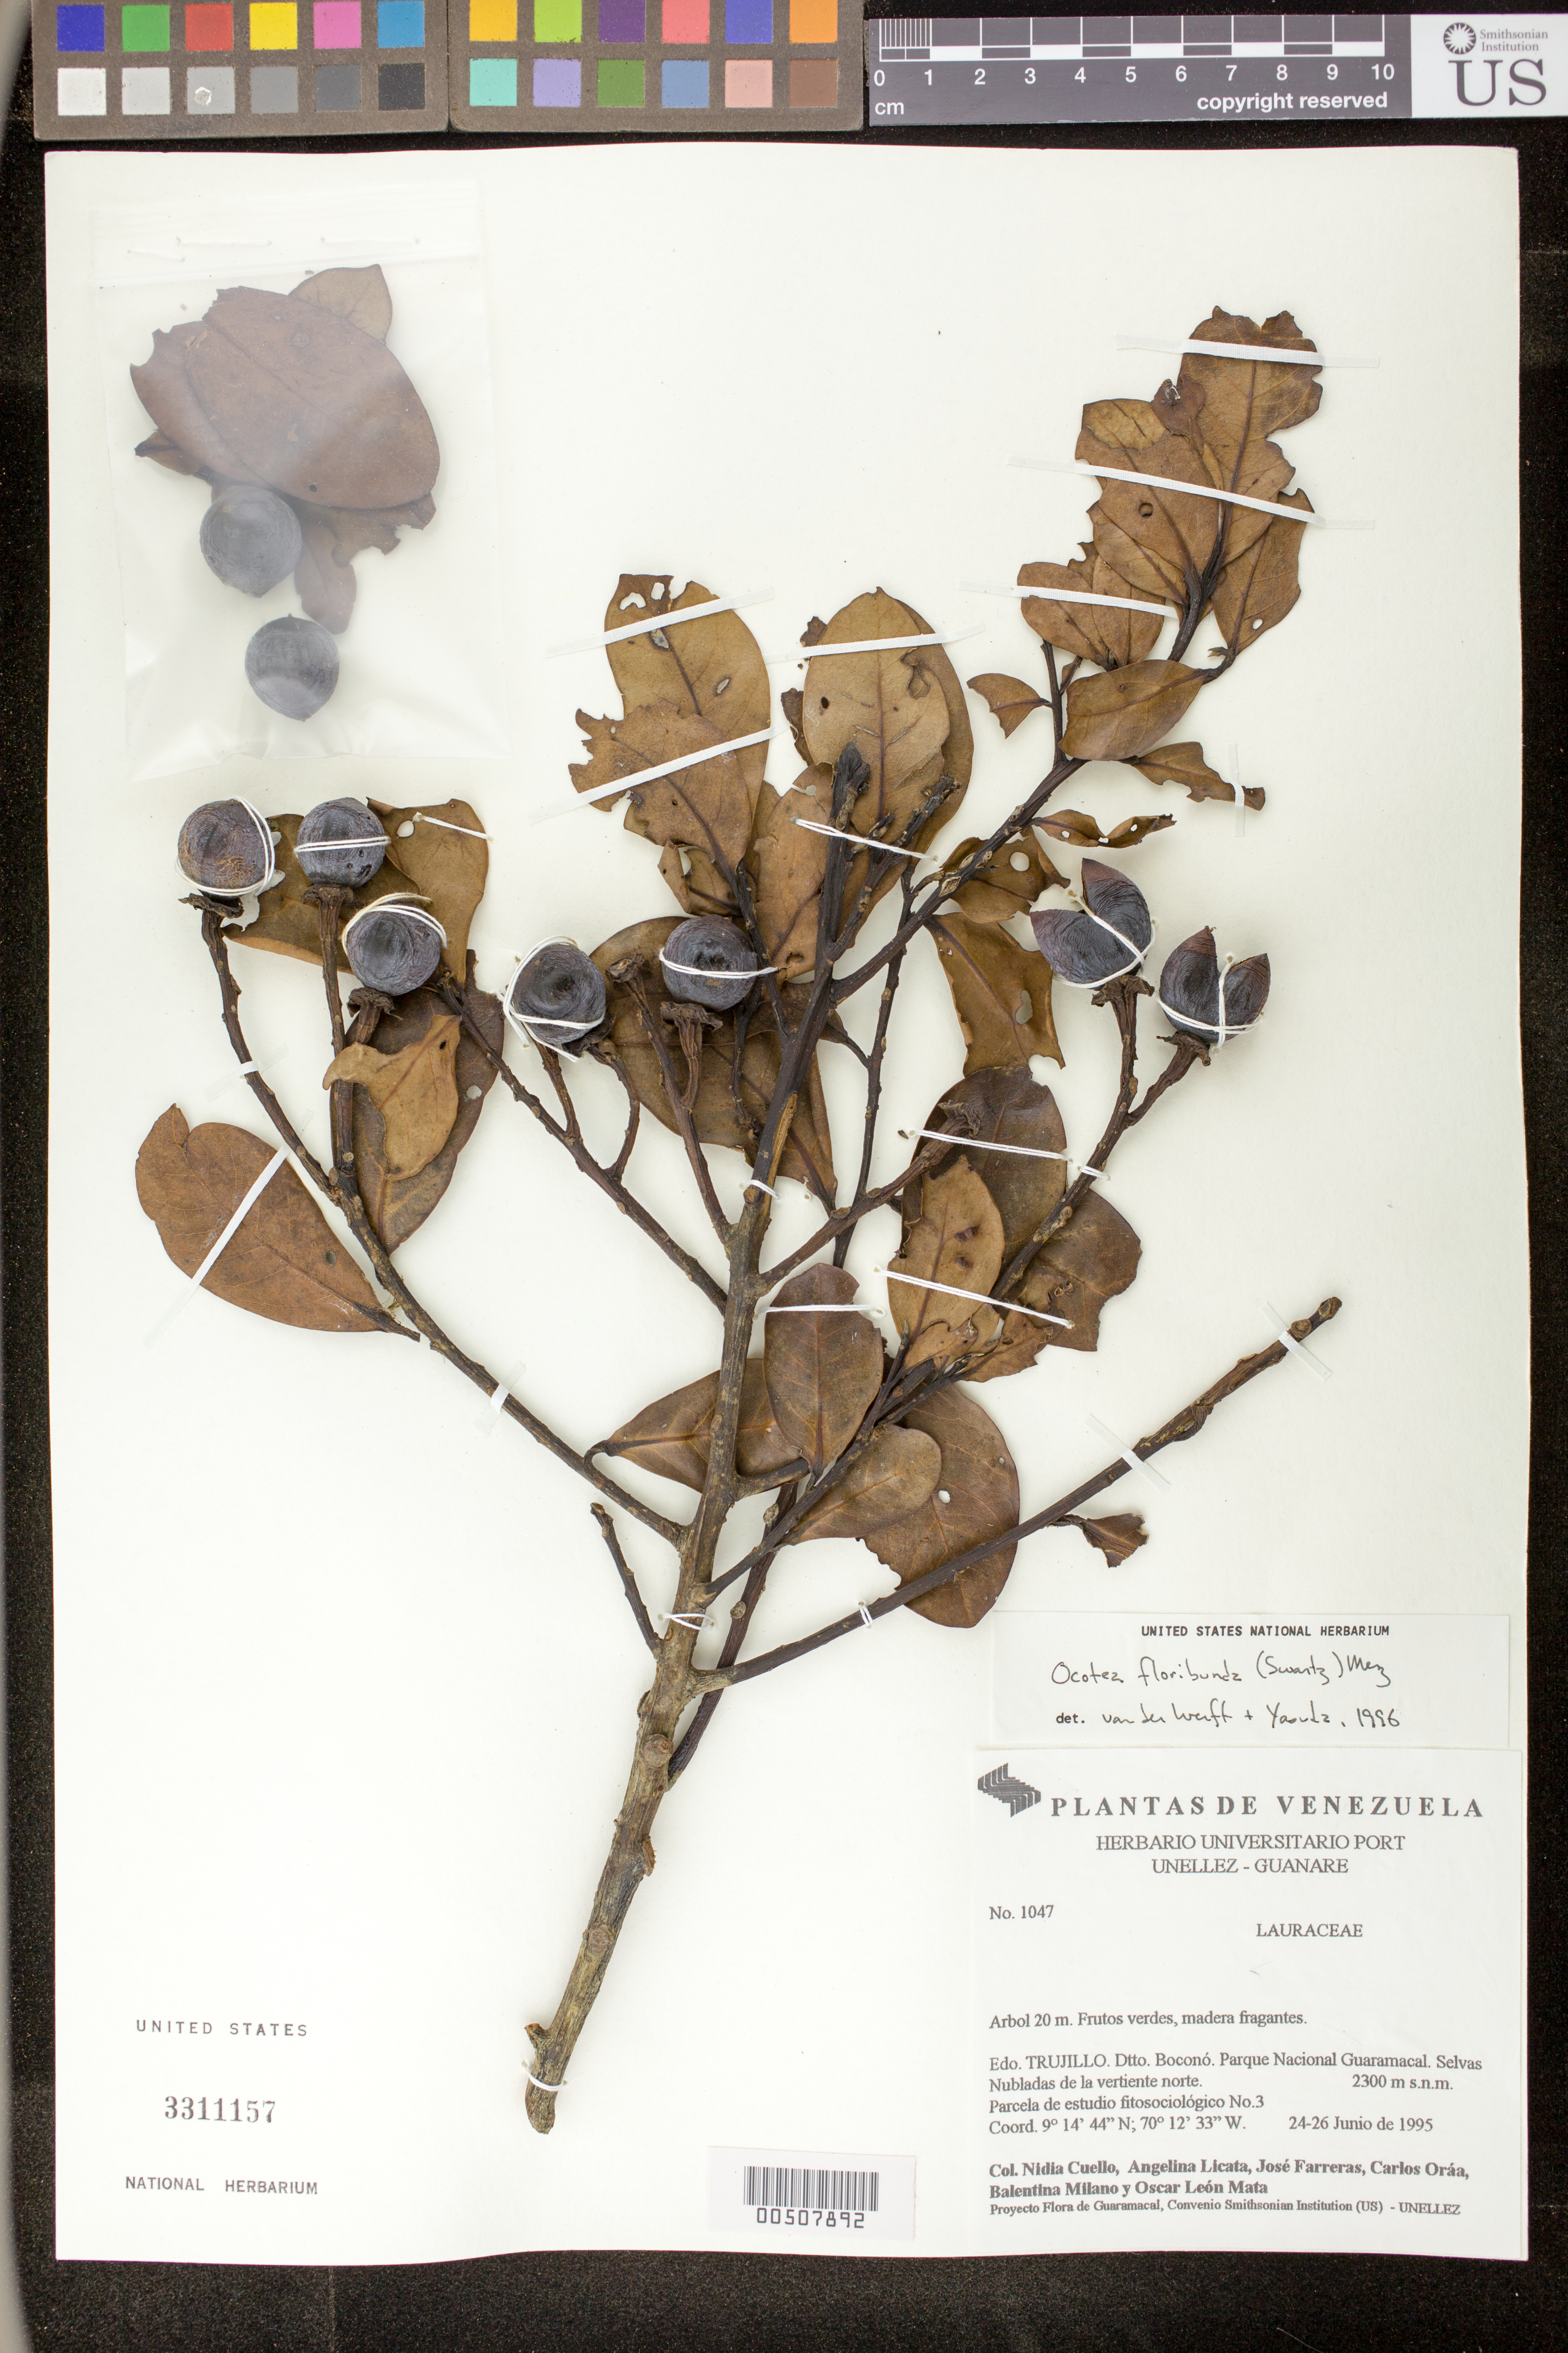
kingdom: Plantae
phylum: Tracheophyta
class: Magnoliopsida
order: Laurales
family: Lauraceae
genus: Ocotea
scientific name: Ocotea floribunda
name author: (Sw.) Mez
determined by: van der Werff, H.; Yasuda, S.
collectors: N. L. Cuello, A. Licata, J. Farreras, C. Oráa, B. Milano & O. Mata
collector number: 1047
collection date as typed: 24 Jun 1995 to 26 Jun 1995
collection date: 1995-06-24/1995-06-26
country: Venezuela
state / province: Trujillo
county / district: Boconó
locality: Parque Nacional Guaramacal, vertiente N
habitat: Selvas Nubladas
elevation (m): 2300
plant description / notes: K, NY, PORT, US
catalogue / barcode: US 3311157